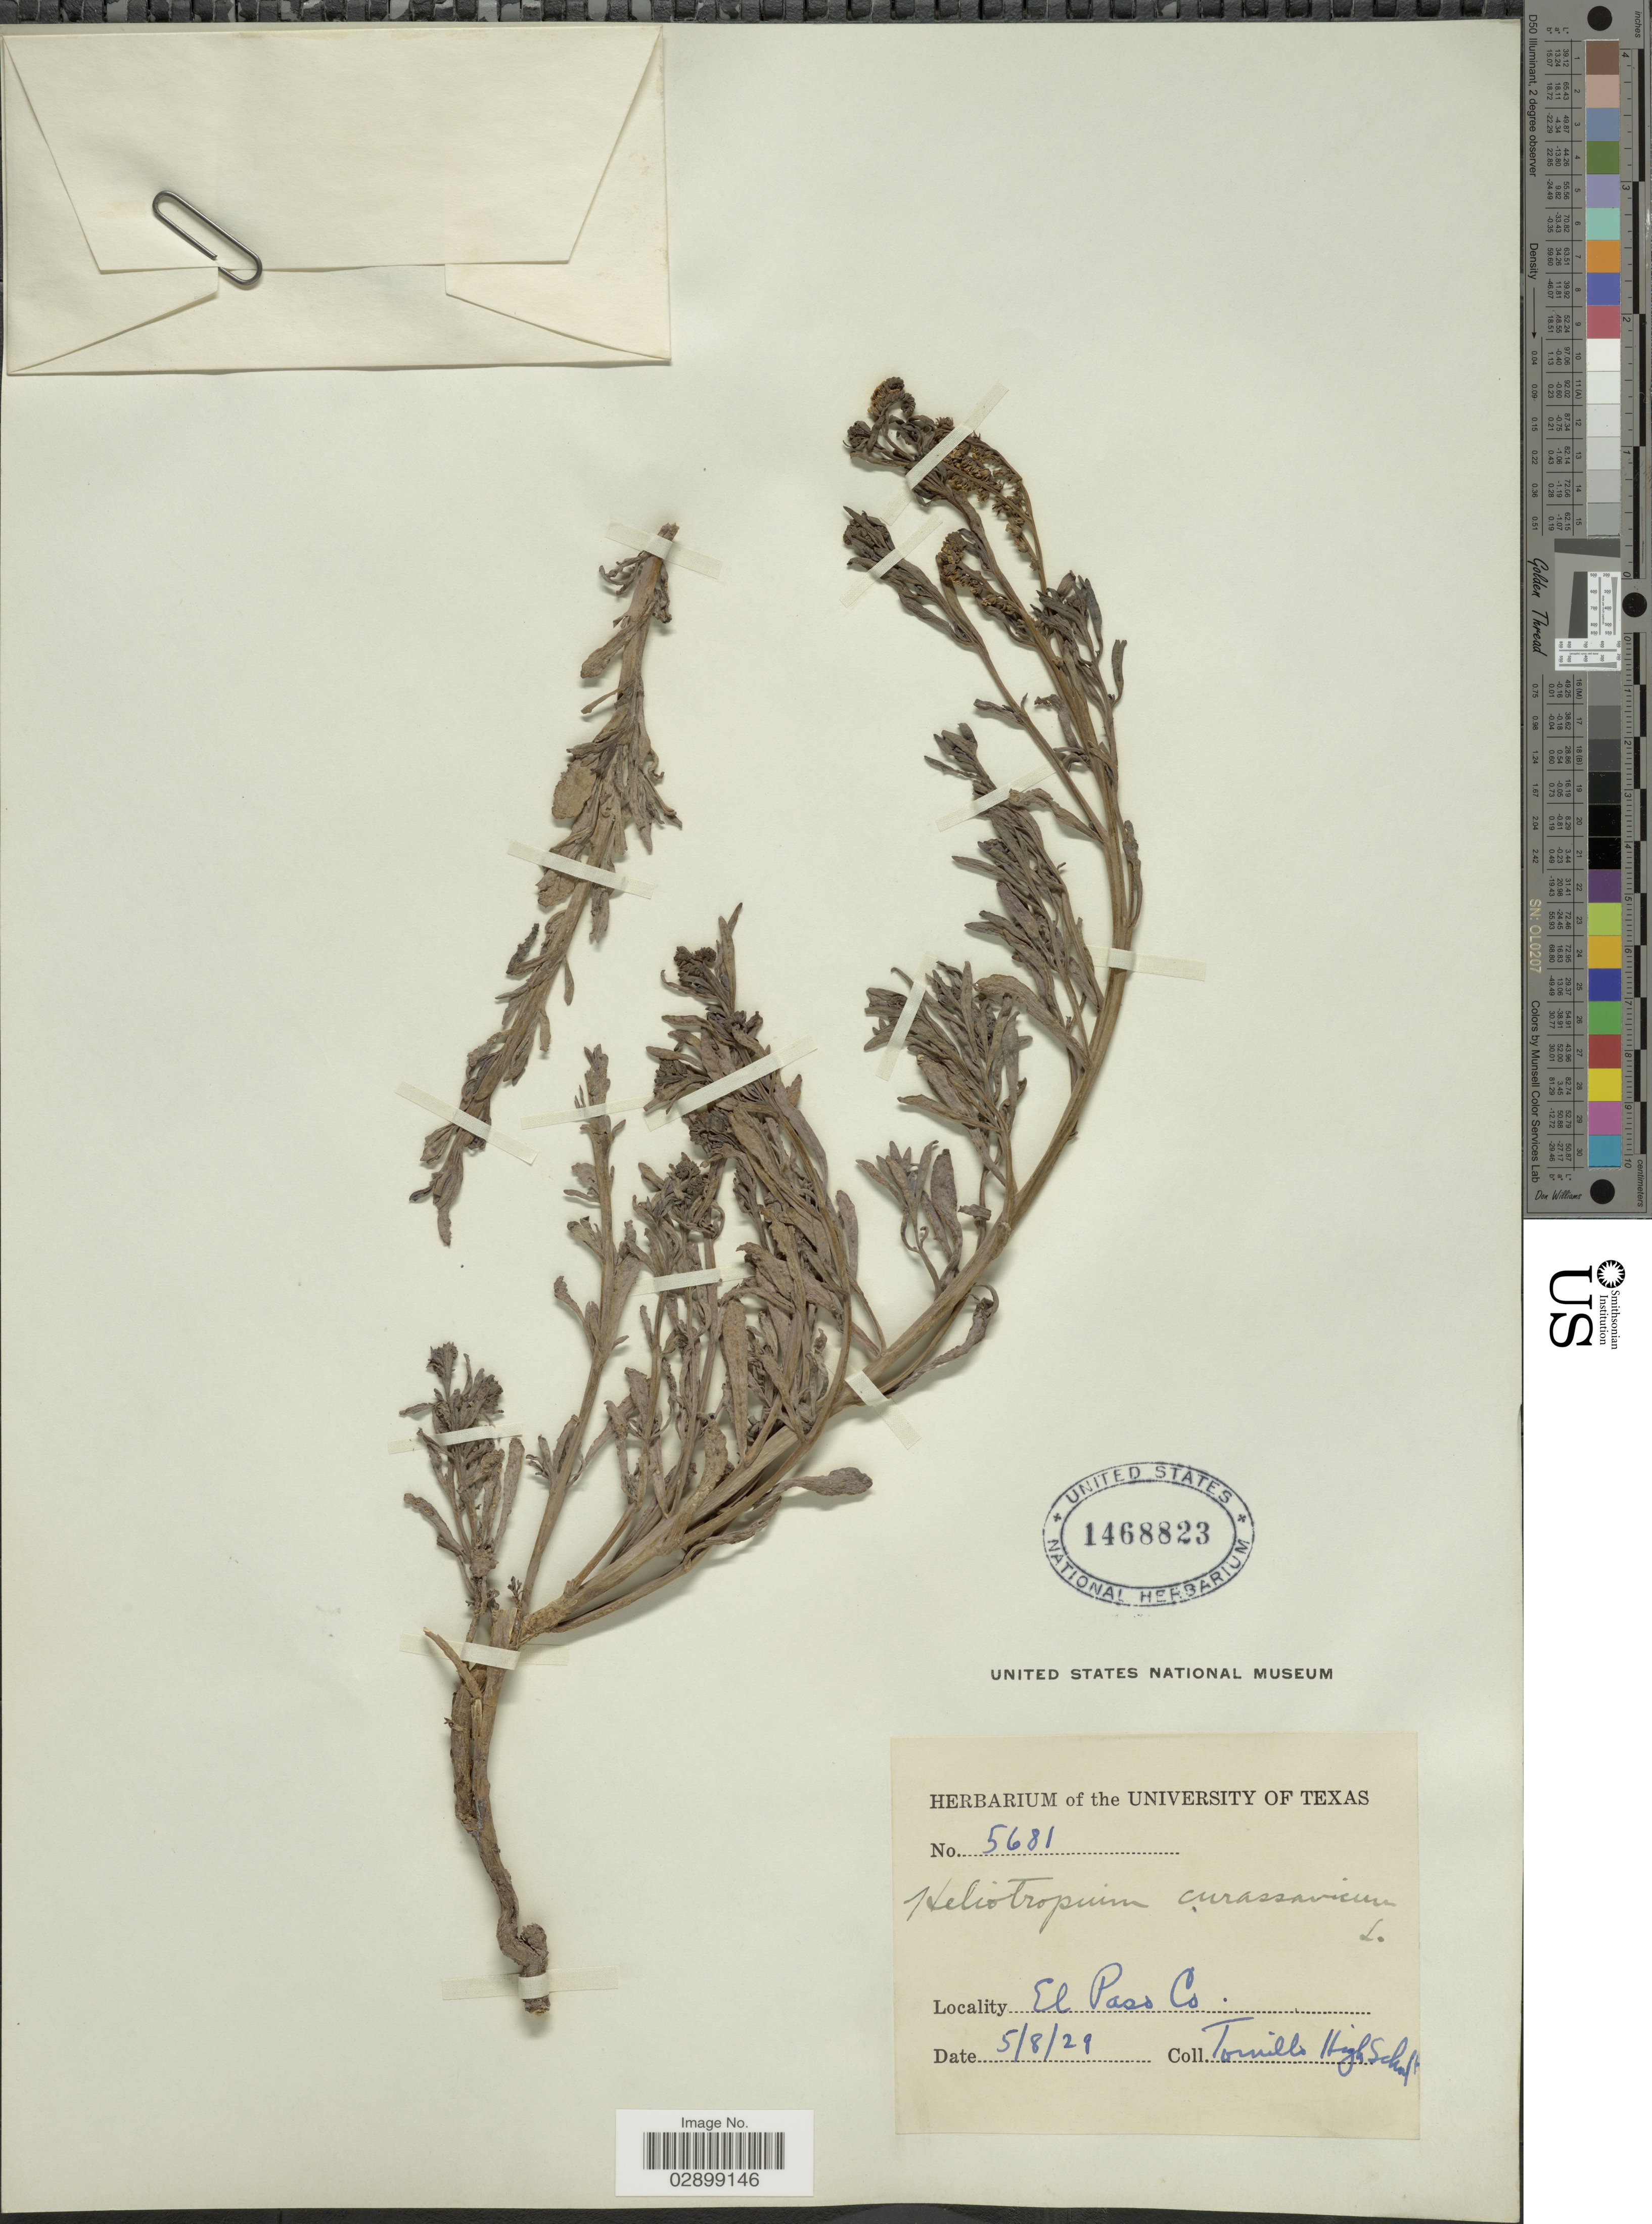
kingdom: Plantae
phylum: Tracheophyta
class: Magnoliopsida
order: Boraginales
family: Heliotropiaceae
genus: Heliotropium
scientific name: Heliotropium curassavicum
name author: L.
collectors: Tormillo High School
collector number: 5681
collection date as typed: Transcribed d/m/y: 5/8/29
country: United States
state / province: Texas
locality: El Paso Co.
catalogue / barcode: US 1468823